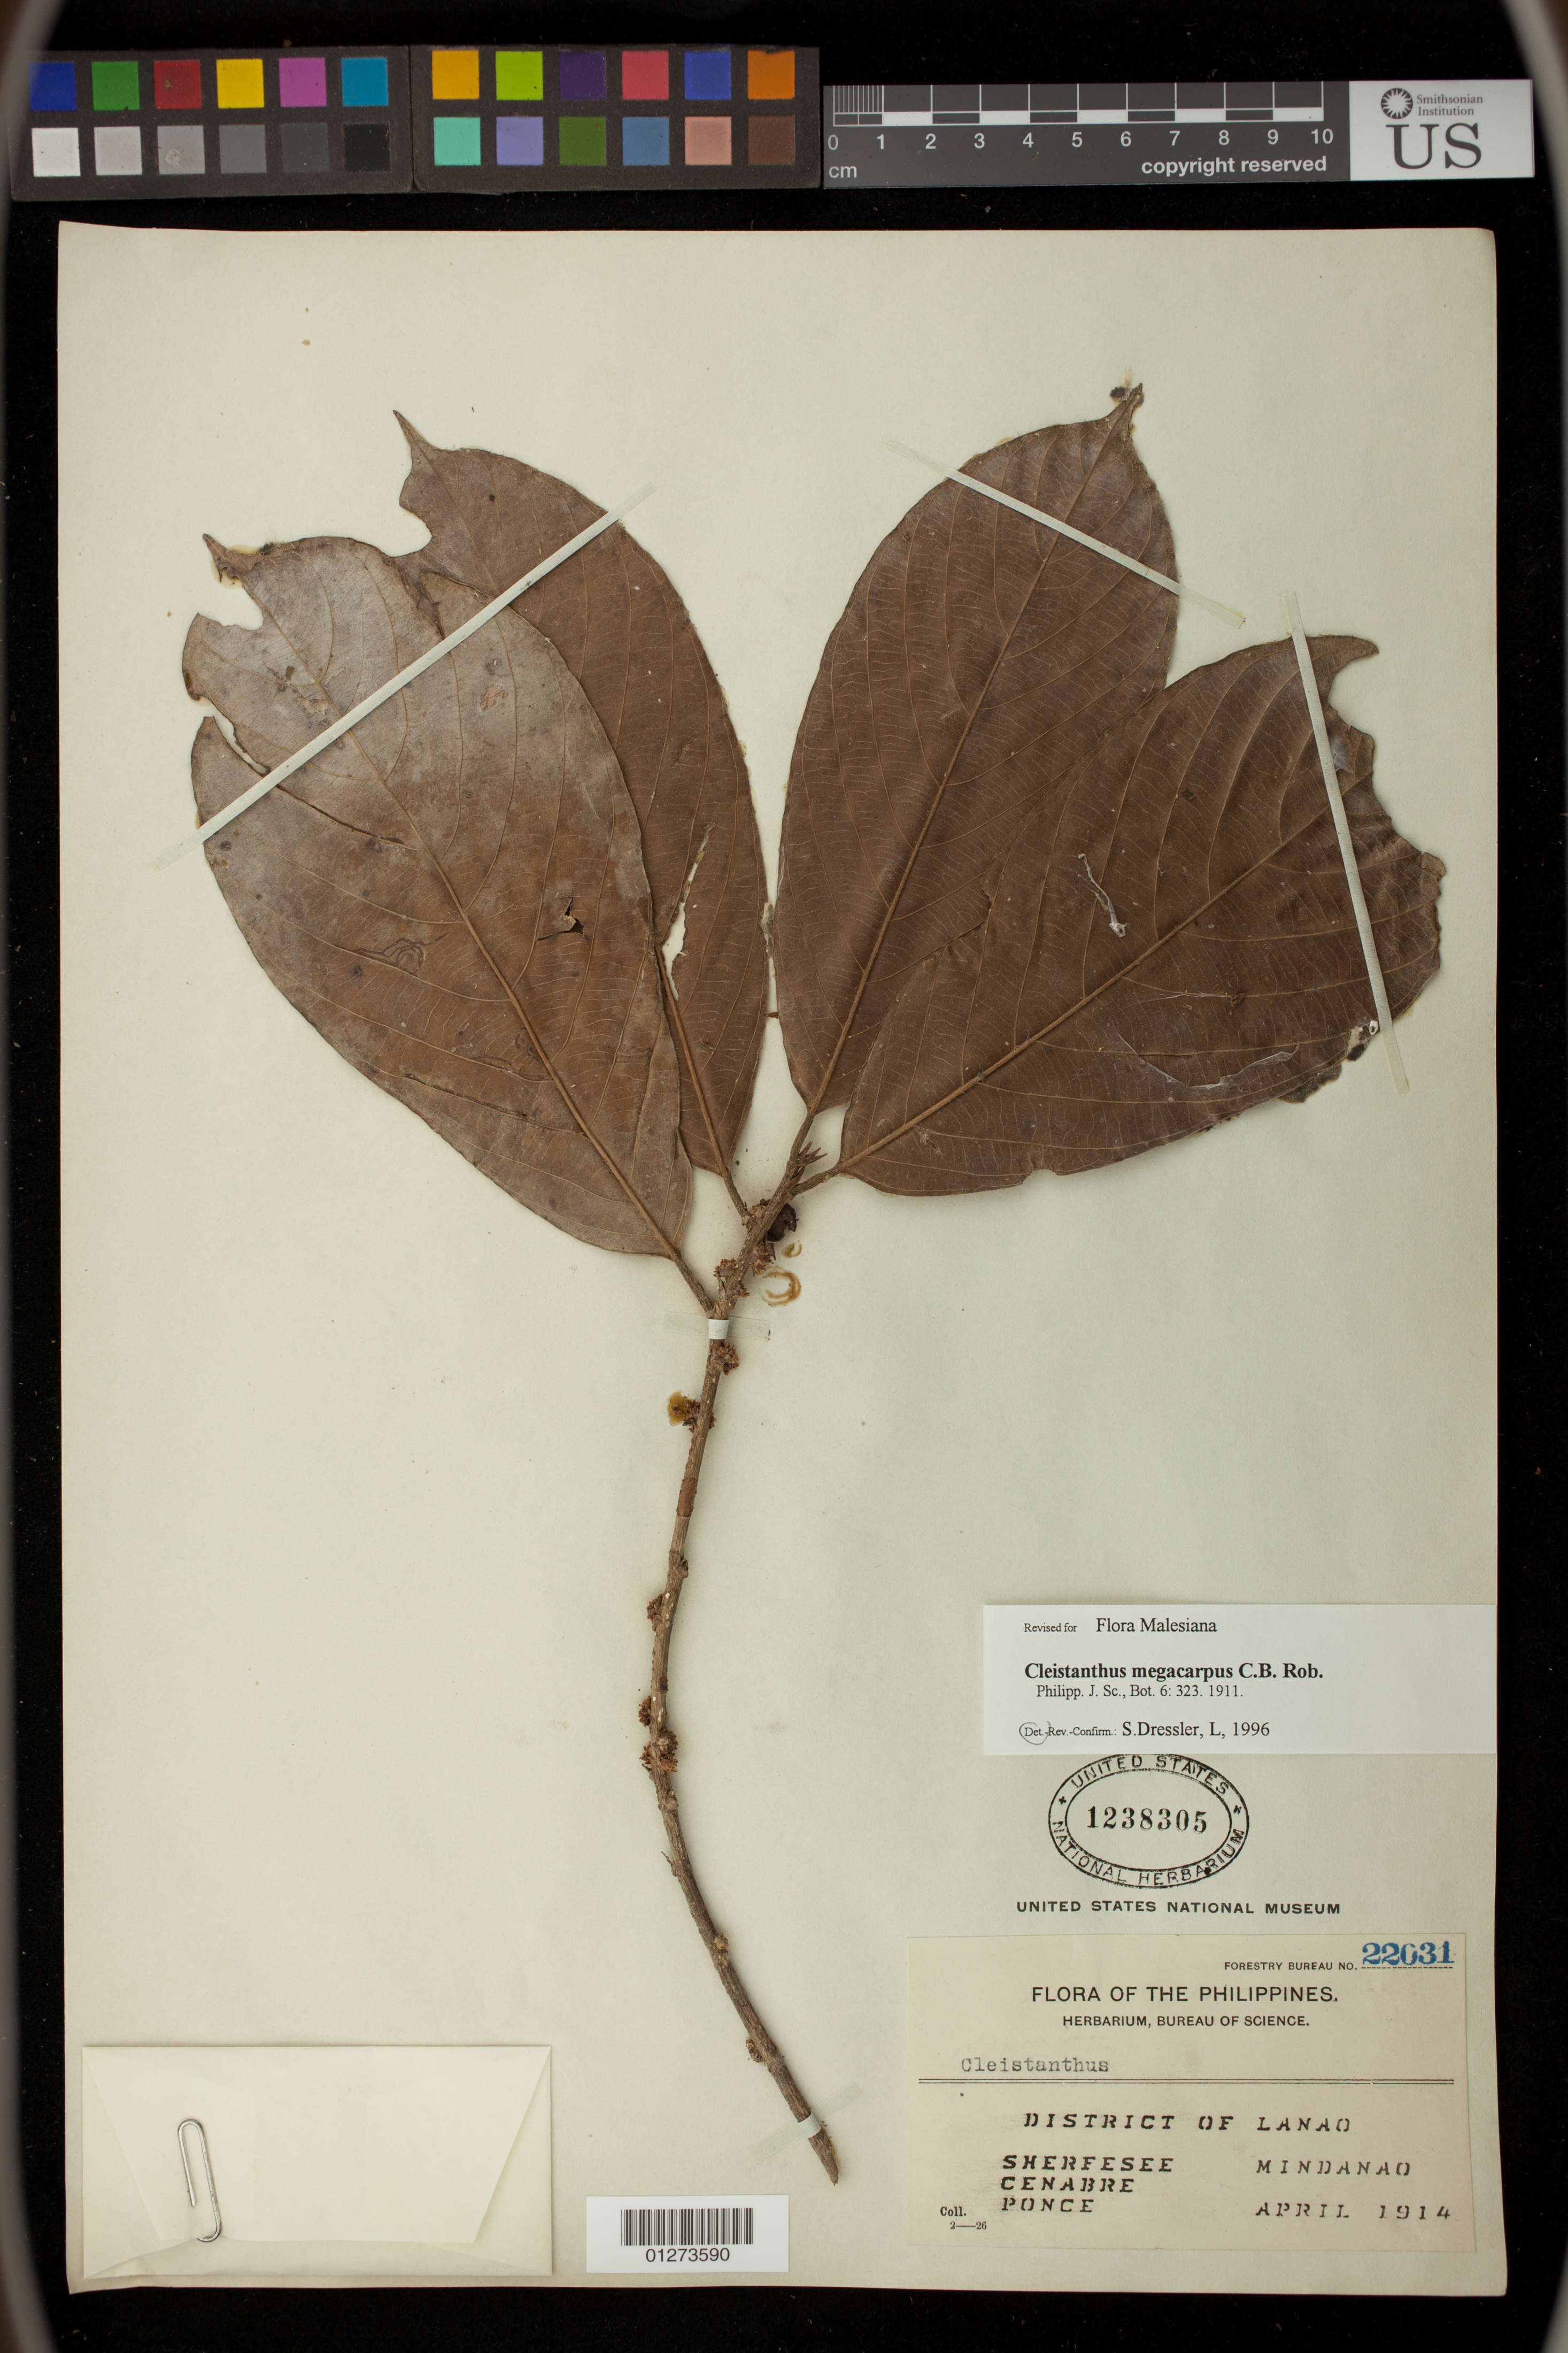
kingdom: Plantae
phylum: Tracheophyta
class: Magnoliopsida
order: Malpighiales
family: Phyllanthaceae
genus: Cleistanthus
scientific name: Cleistanthus megacarpus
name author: C.B. Rob.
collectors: -. Sherfesee, -. Cenabre & Ponce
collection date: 1914-04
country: Philippines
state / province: Muslim Mindanao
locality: District of Lanao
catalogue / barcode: US 1238305